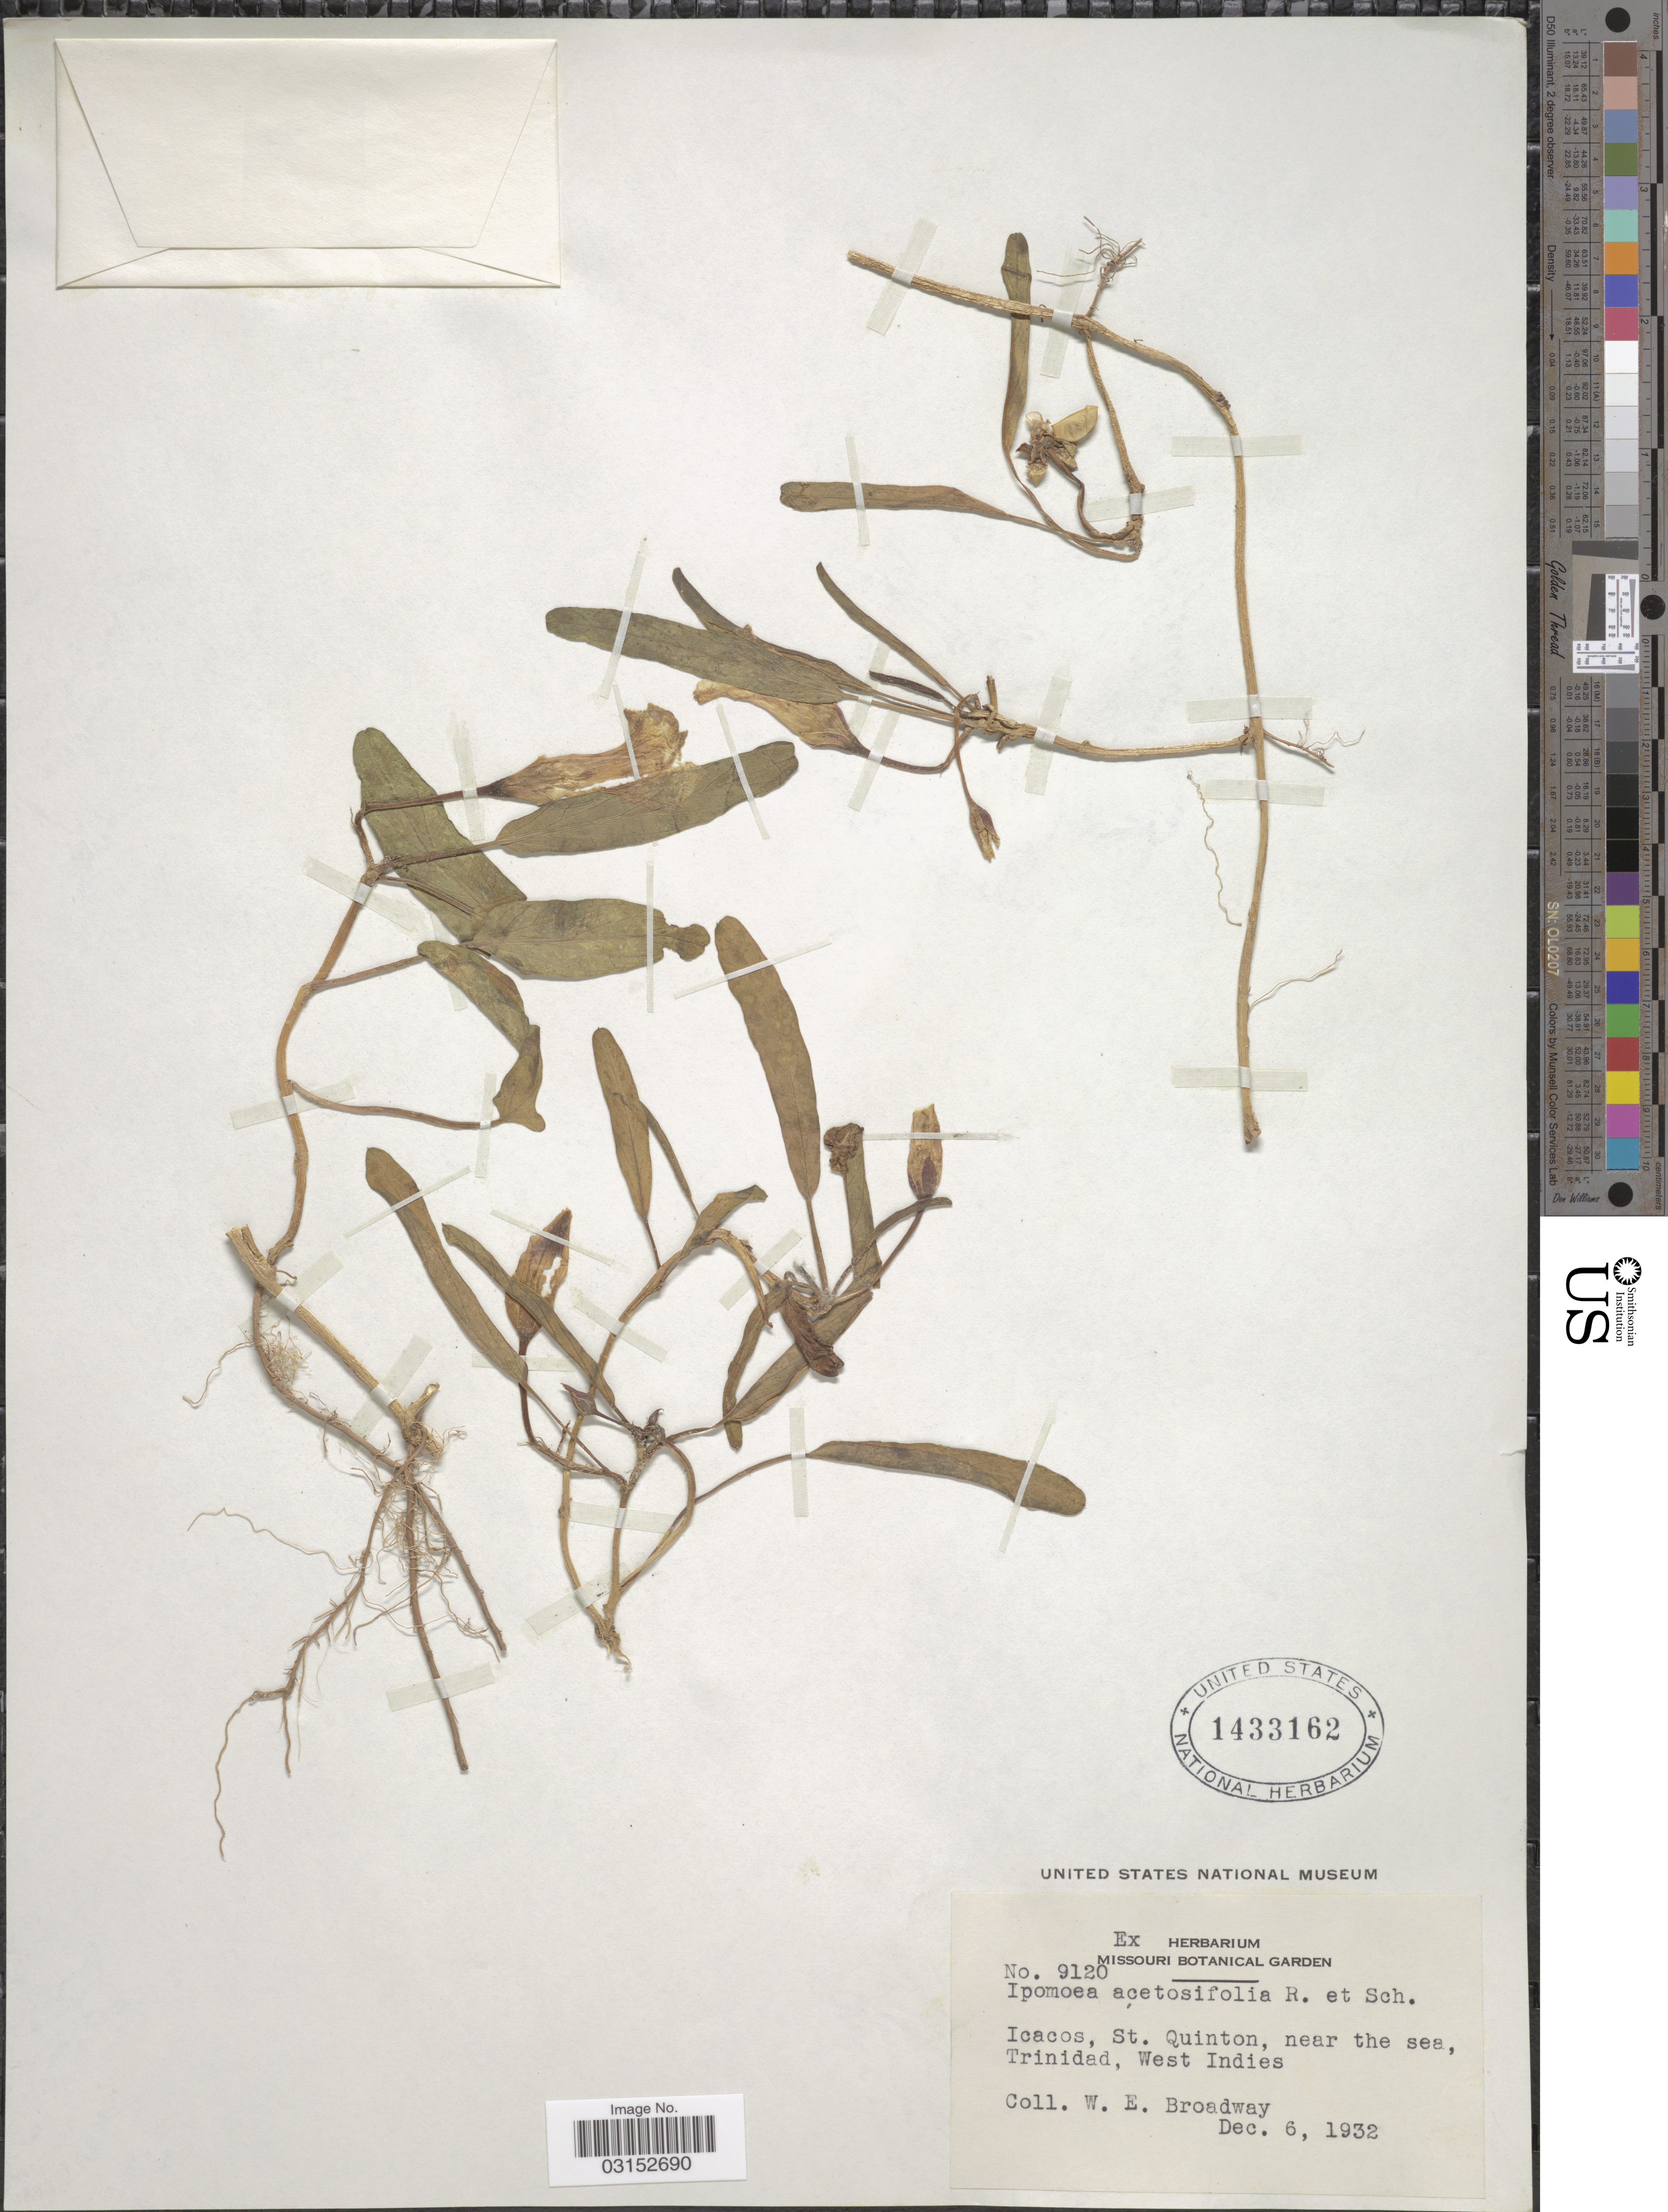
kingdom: Plantae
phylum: Tracheophyta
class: Magnoliopsida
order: Solanales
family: Convolvulaceae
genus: Ipomoea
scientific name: Ipomoea imperati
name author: (Vahl) Griseb.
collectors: W. E. Broadway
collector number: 9120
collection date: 1932-12-06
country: Trinidad and Tobago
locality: Icacos, St. Quinton, near the sea, Trinidad, West Indies.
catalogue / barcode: US 1433162